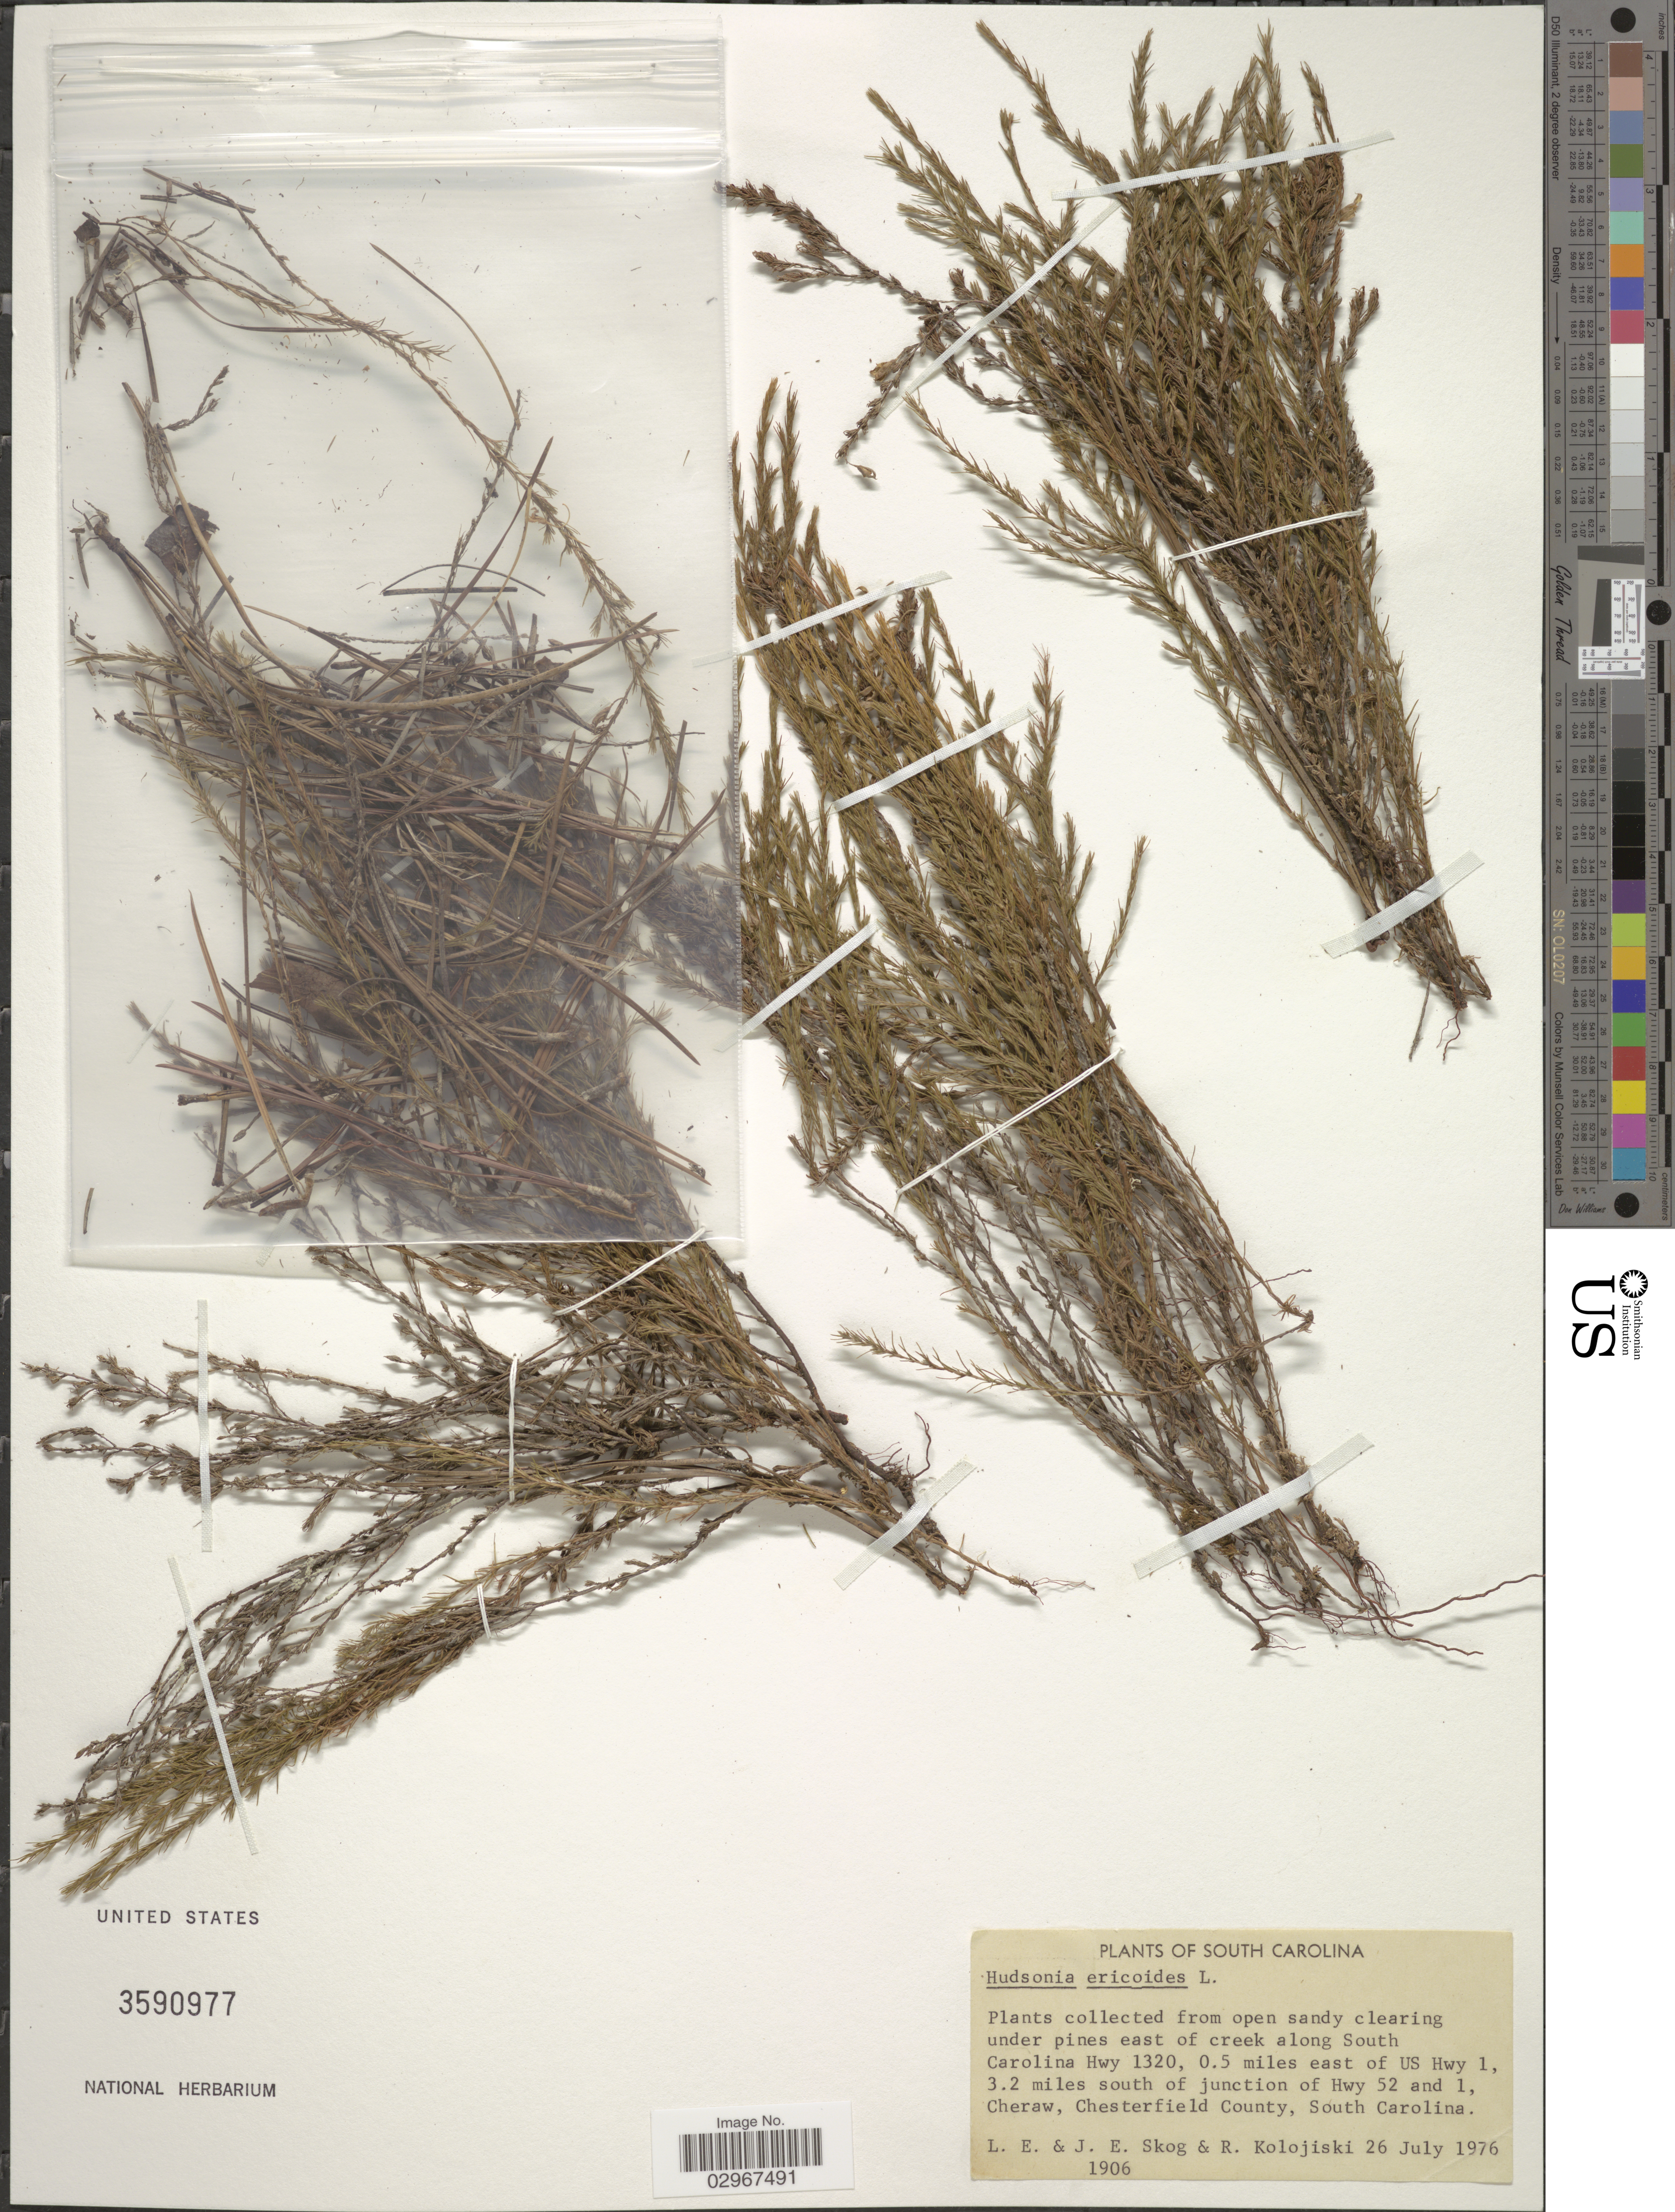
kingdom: Plantae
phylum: Tracheophyta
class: Magnoliopsida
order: Malvales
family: Cistaceae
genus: Hudsonia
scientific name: Hudsonia ericoides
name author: L.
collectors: L. E. Skog, J. E. Skog & R. Kolojisky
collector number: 1906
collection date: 1976-07-26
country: United States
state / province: South Carolina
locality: Under pines east of creek along South Carolina Hwy 1320, 0.5 miles east of US Hwy 1, 3.2 miles south of junction of Hwy 52 and 1, Cheraw, Chesterfield County.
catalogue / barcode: US 3590977